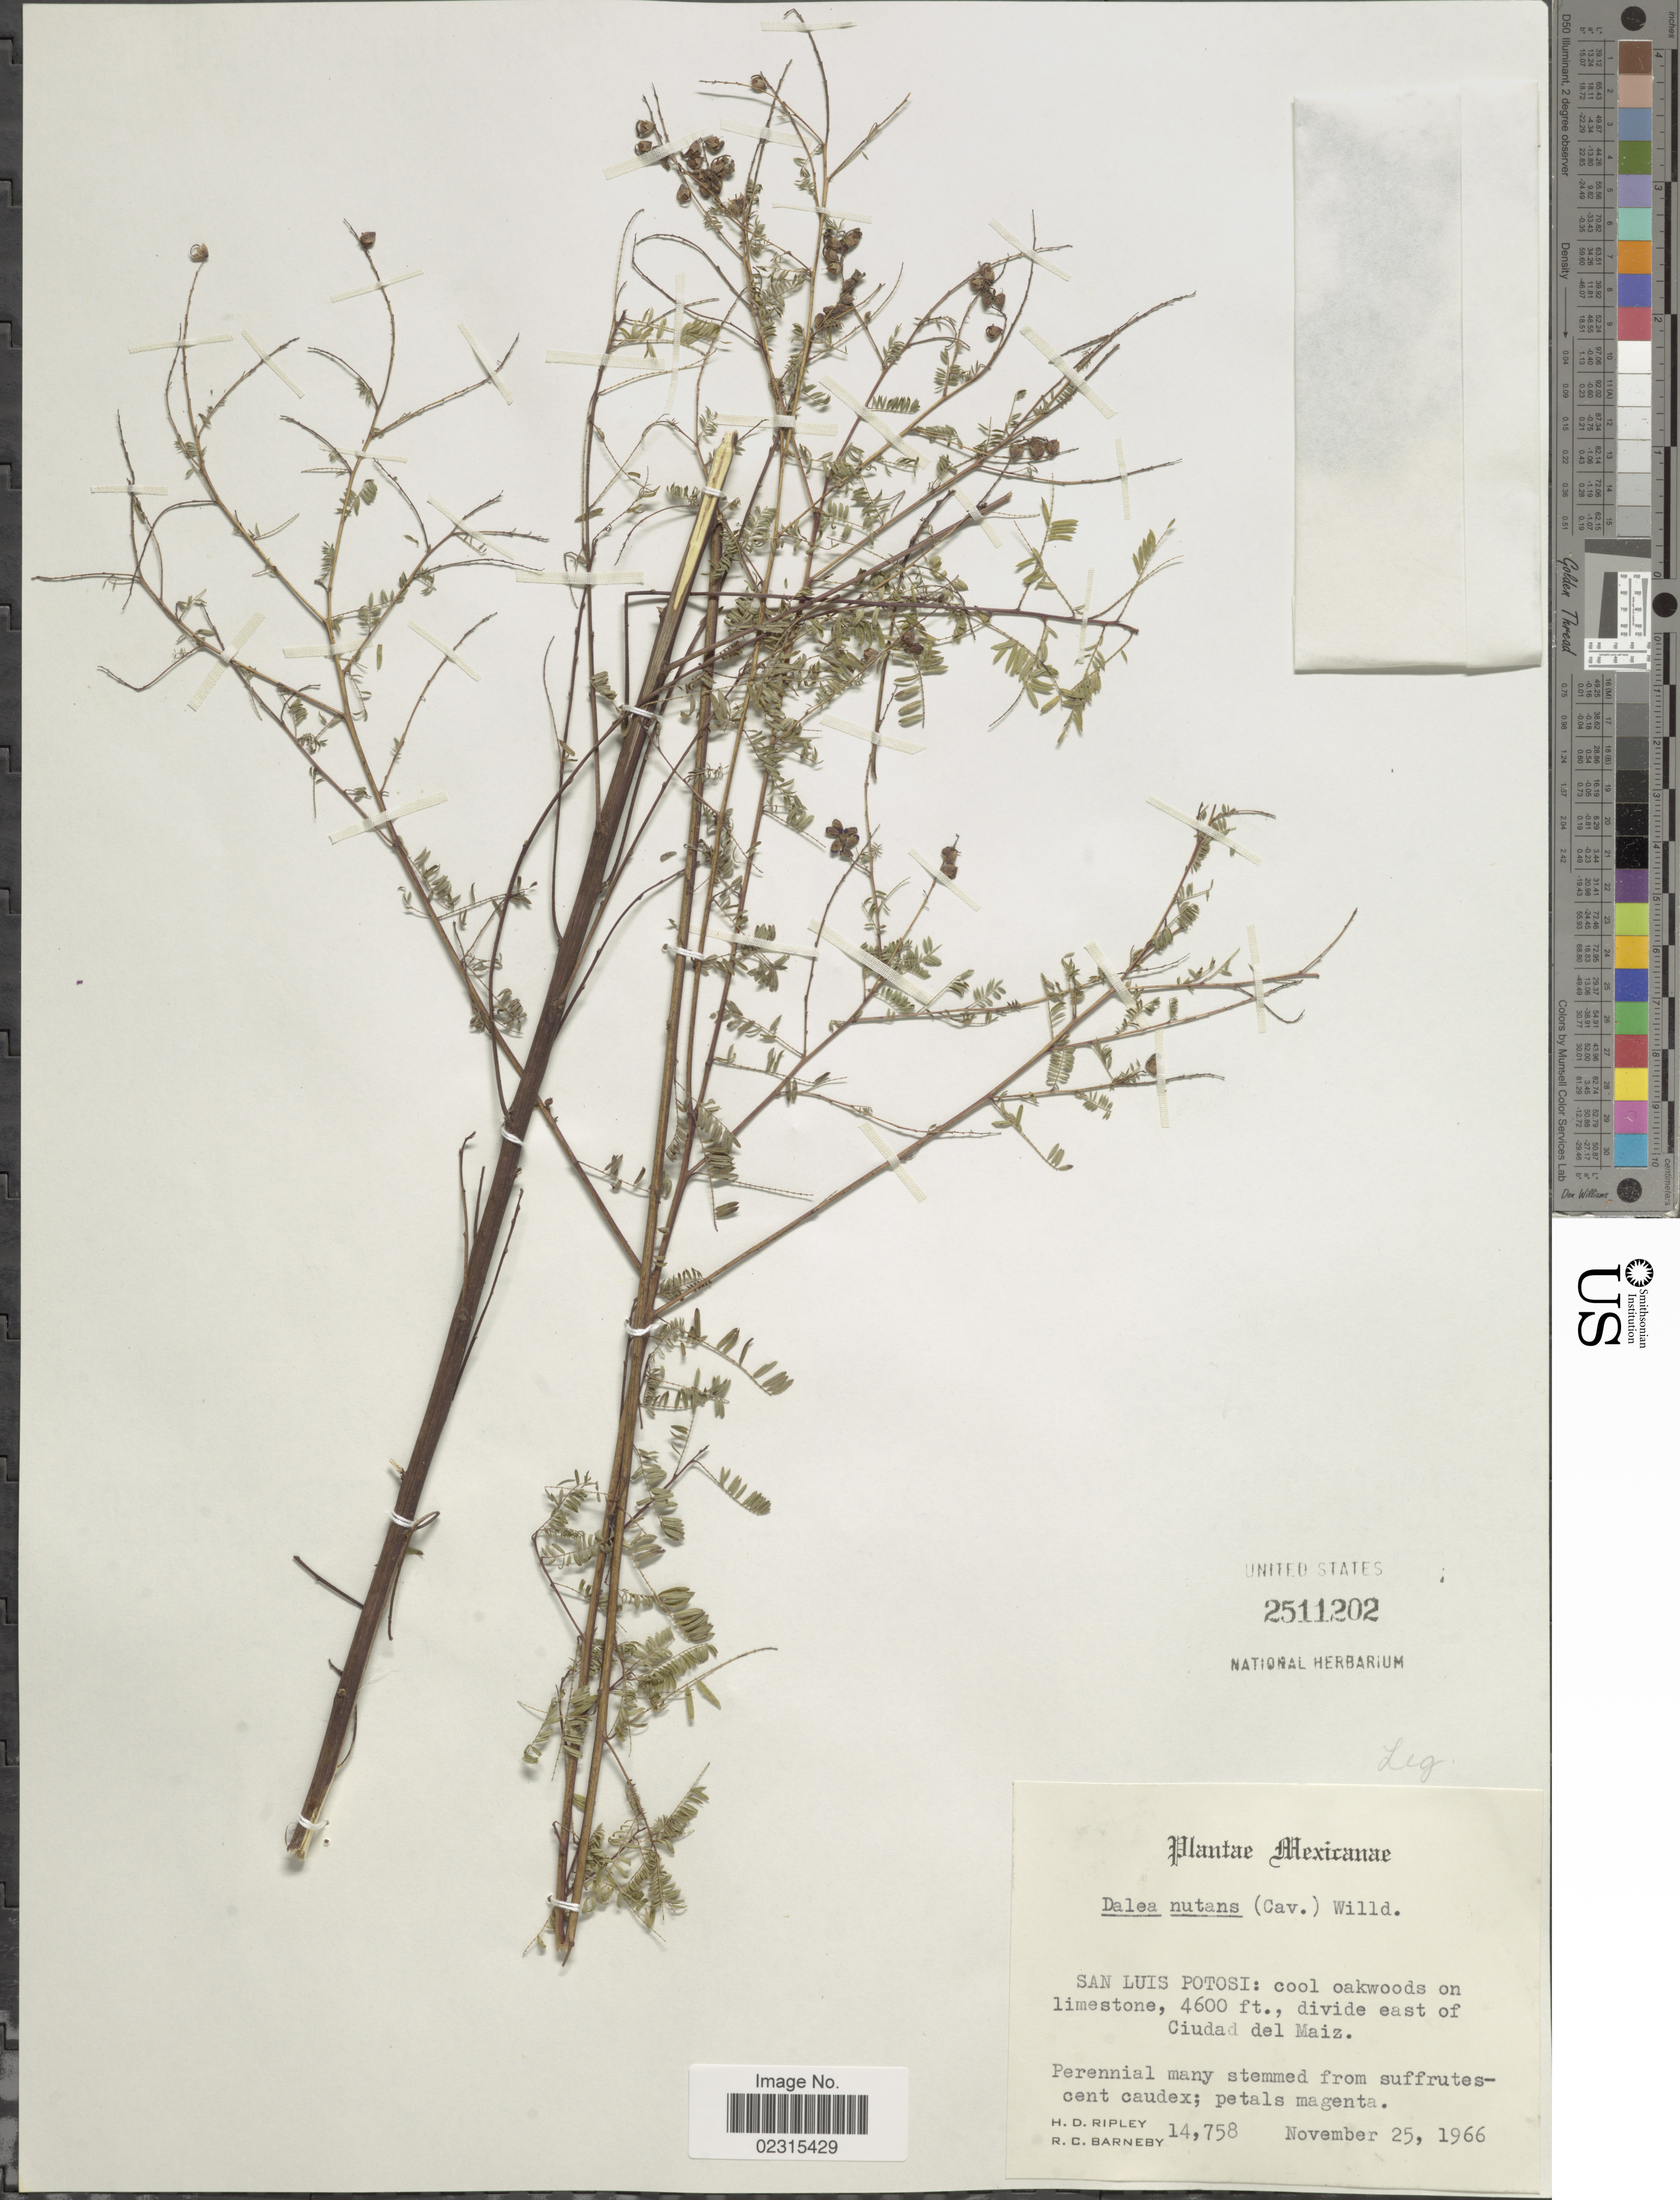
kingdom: Plantae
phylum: Tracheophyta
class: Magnoliopsida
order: Fabales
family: Fabaceae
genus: Marina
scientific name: Marina nutans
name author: (Cav.) Barneby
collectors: H. Ripley & R. C. Barneby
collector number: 14758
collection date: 1966-11-25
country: Mexico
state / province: San Luis Potosí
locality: Divide east of Cuidad del Maiz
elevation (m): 1402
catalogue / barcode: US 2511202